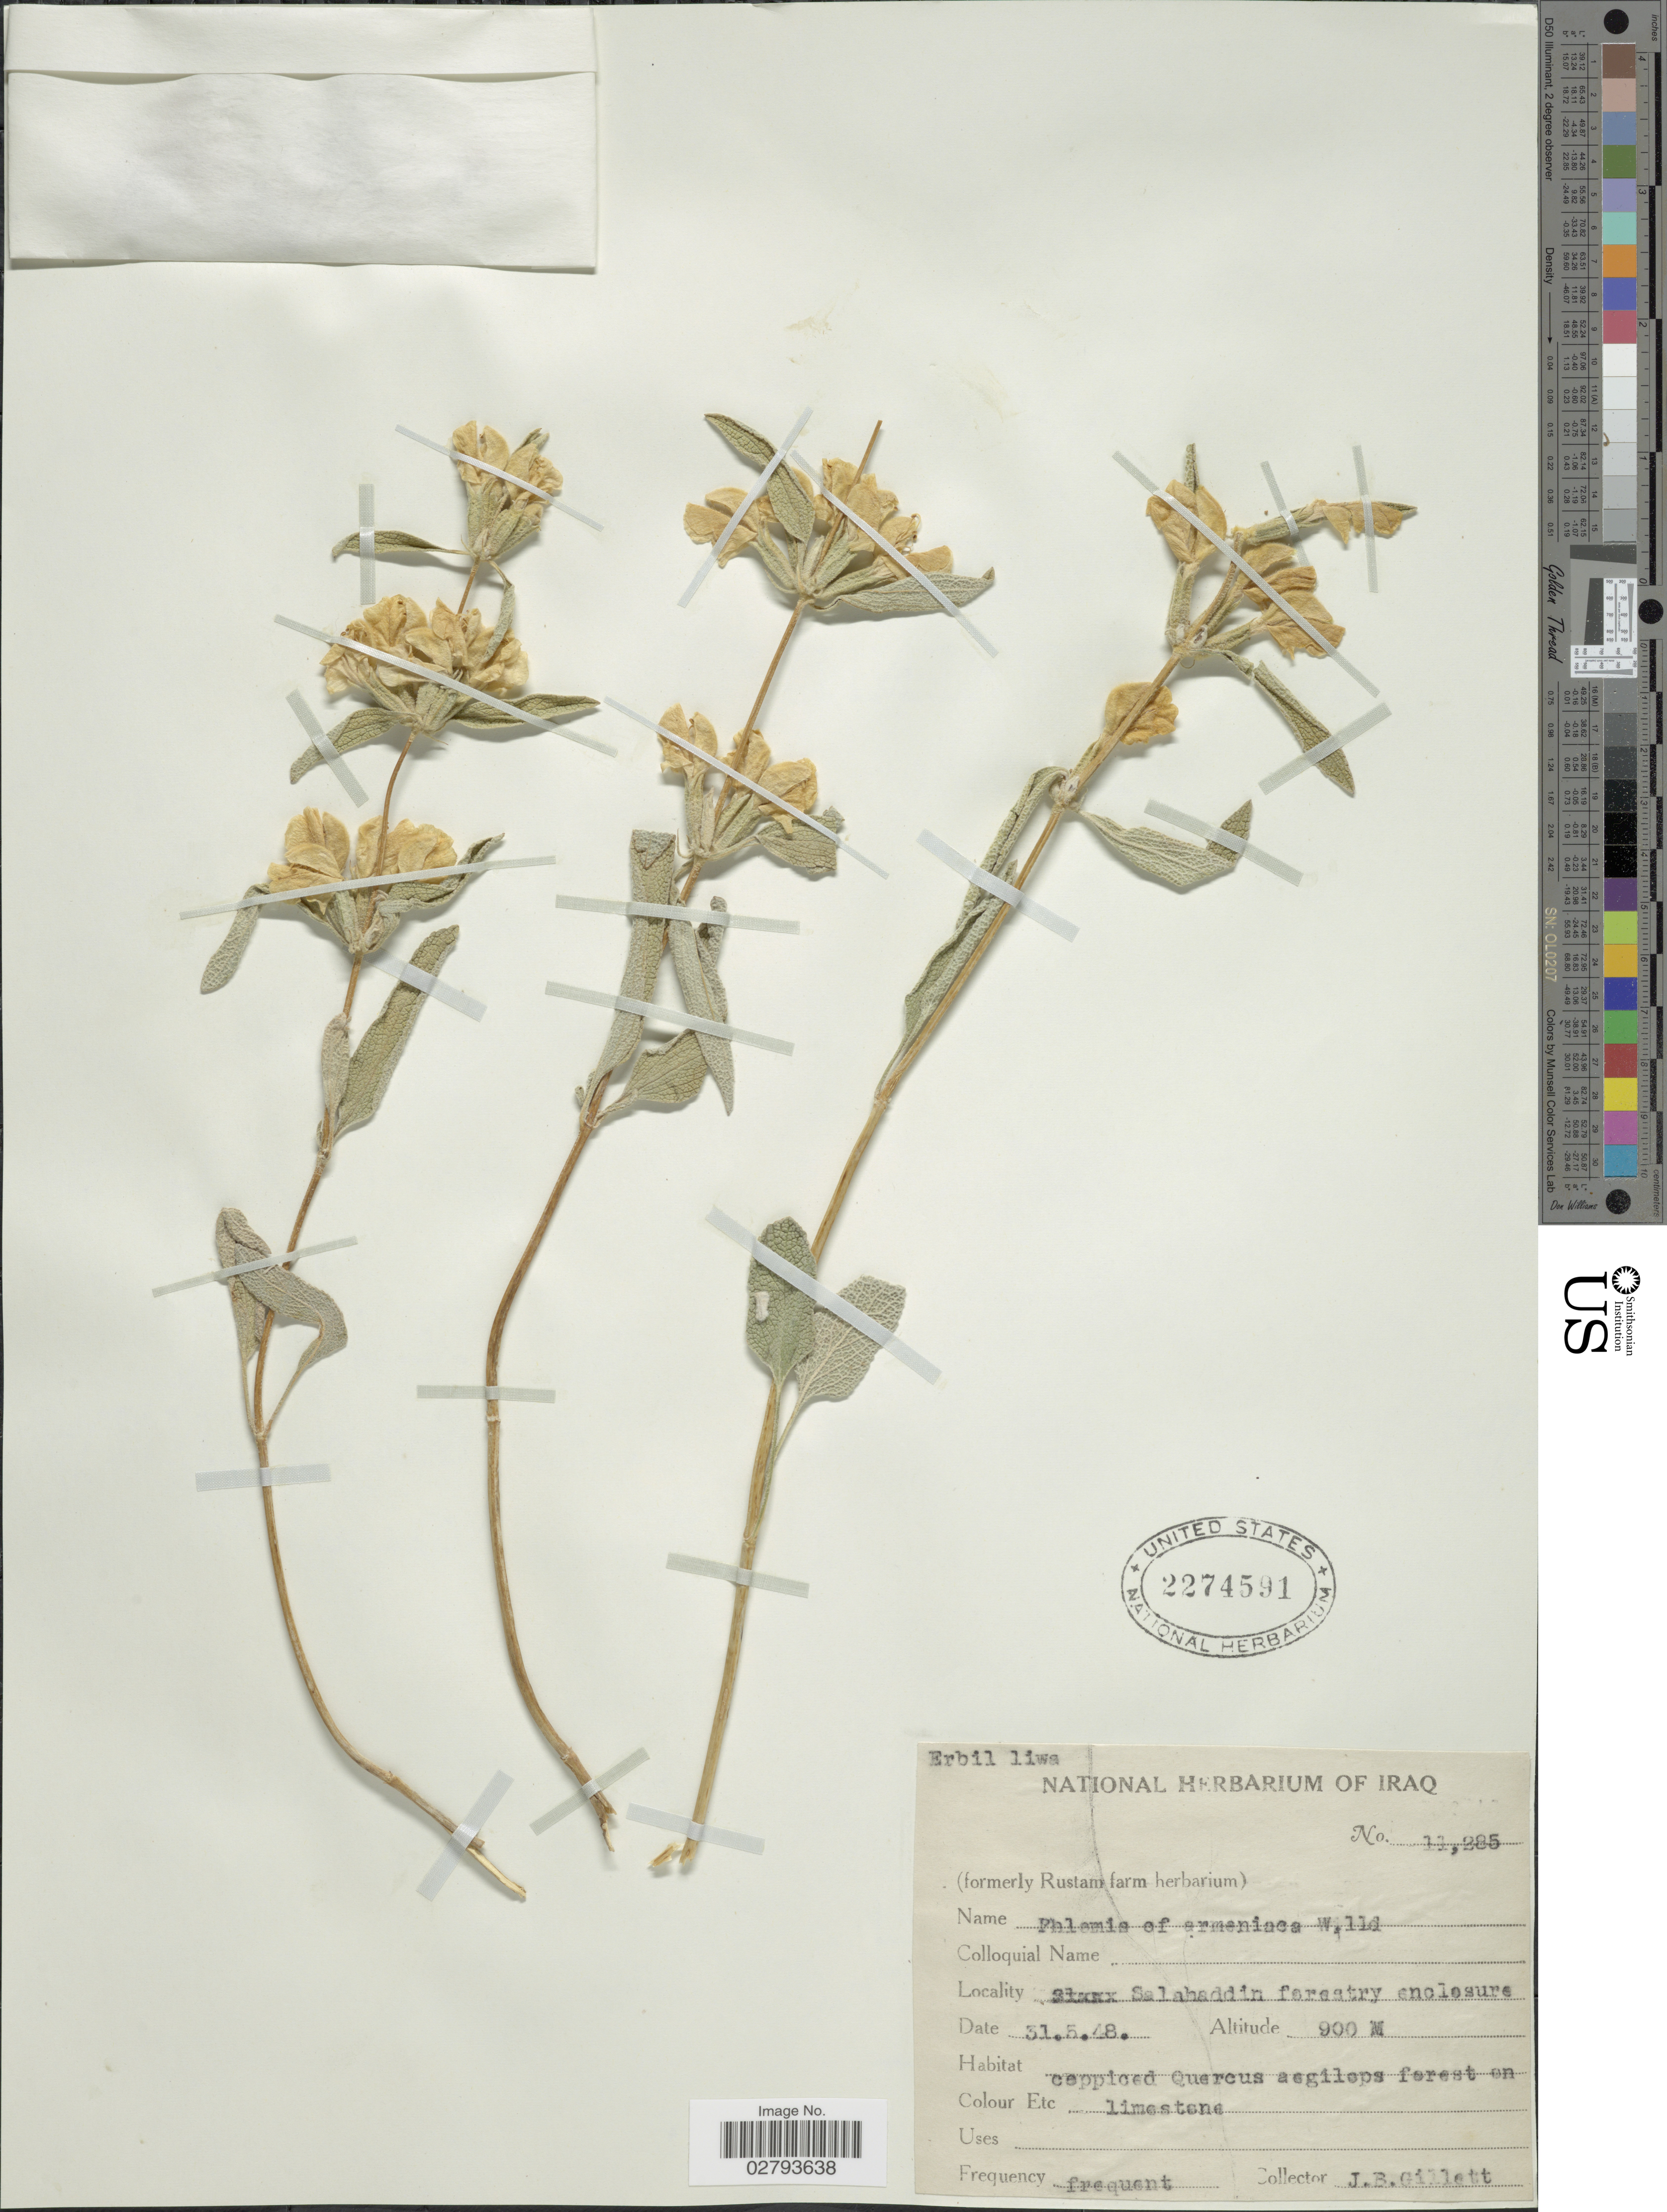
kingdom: Plantae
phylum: Tracheophyta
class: Magnoliopsida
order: Lamiales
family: Lamiaceae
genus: Phlomis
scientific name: Phlomis armeniaca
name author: Willd.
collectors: J. B. Gillett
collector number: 11285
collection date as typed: Transcribed d/m/y: 31/5/48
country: Iraq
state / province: Arbīl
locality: Erbil liwa. Salahaddin forestry enclosure.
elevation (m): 900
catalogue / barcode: US 2274591